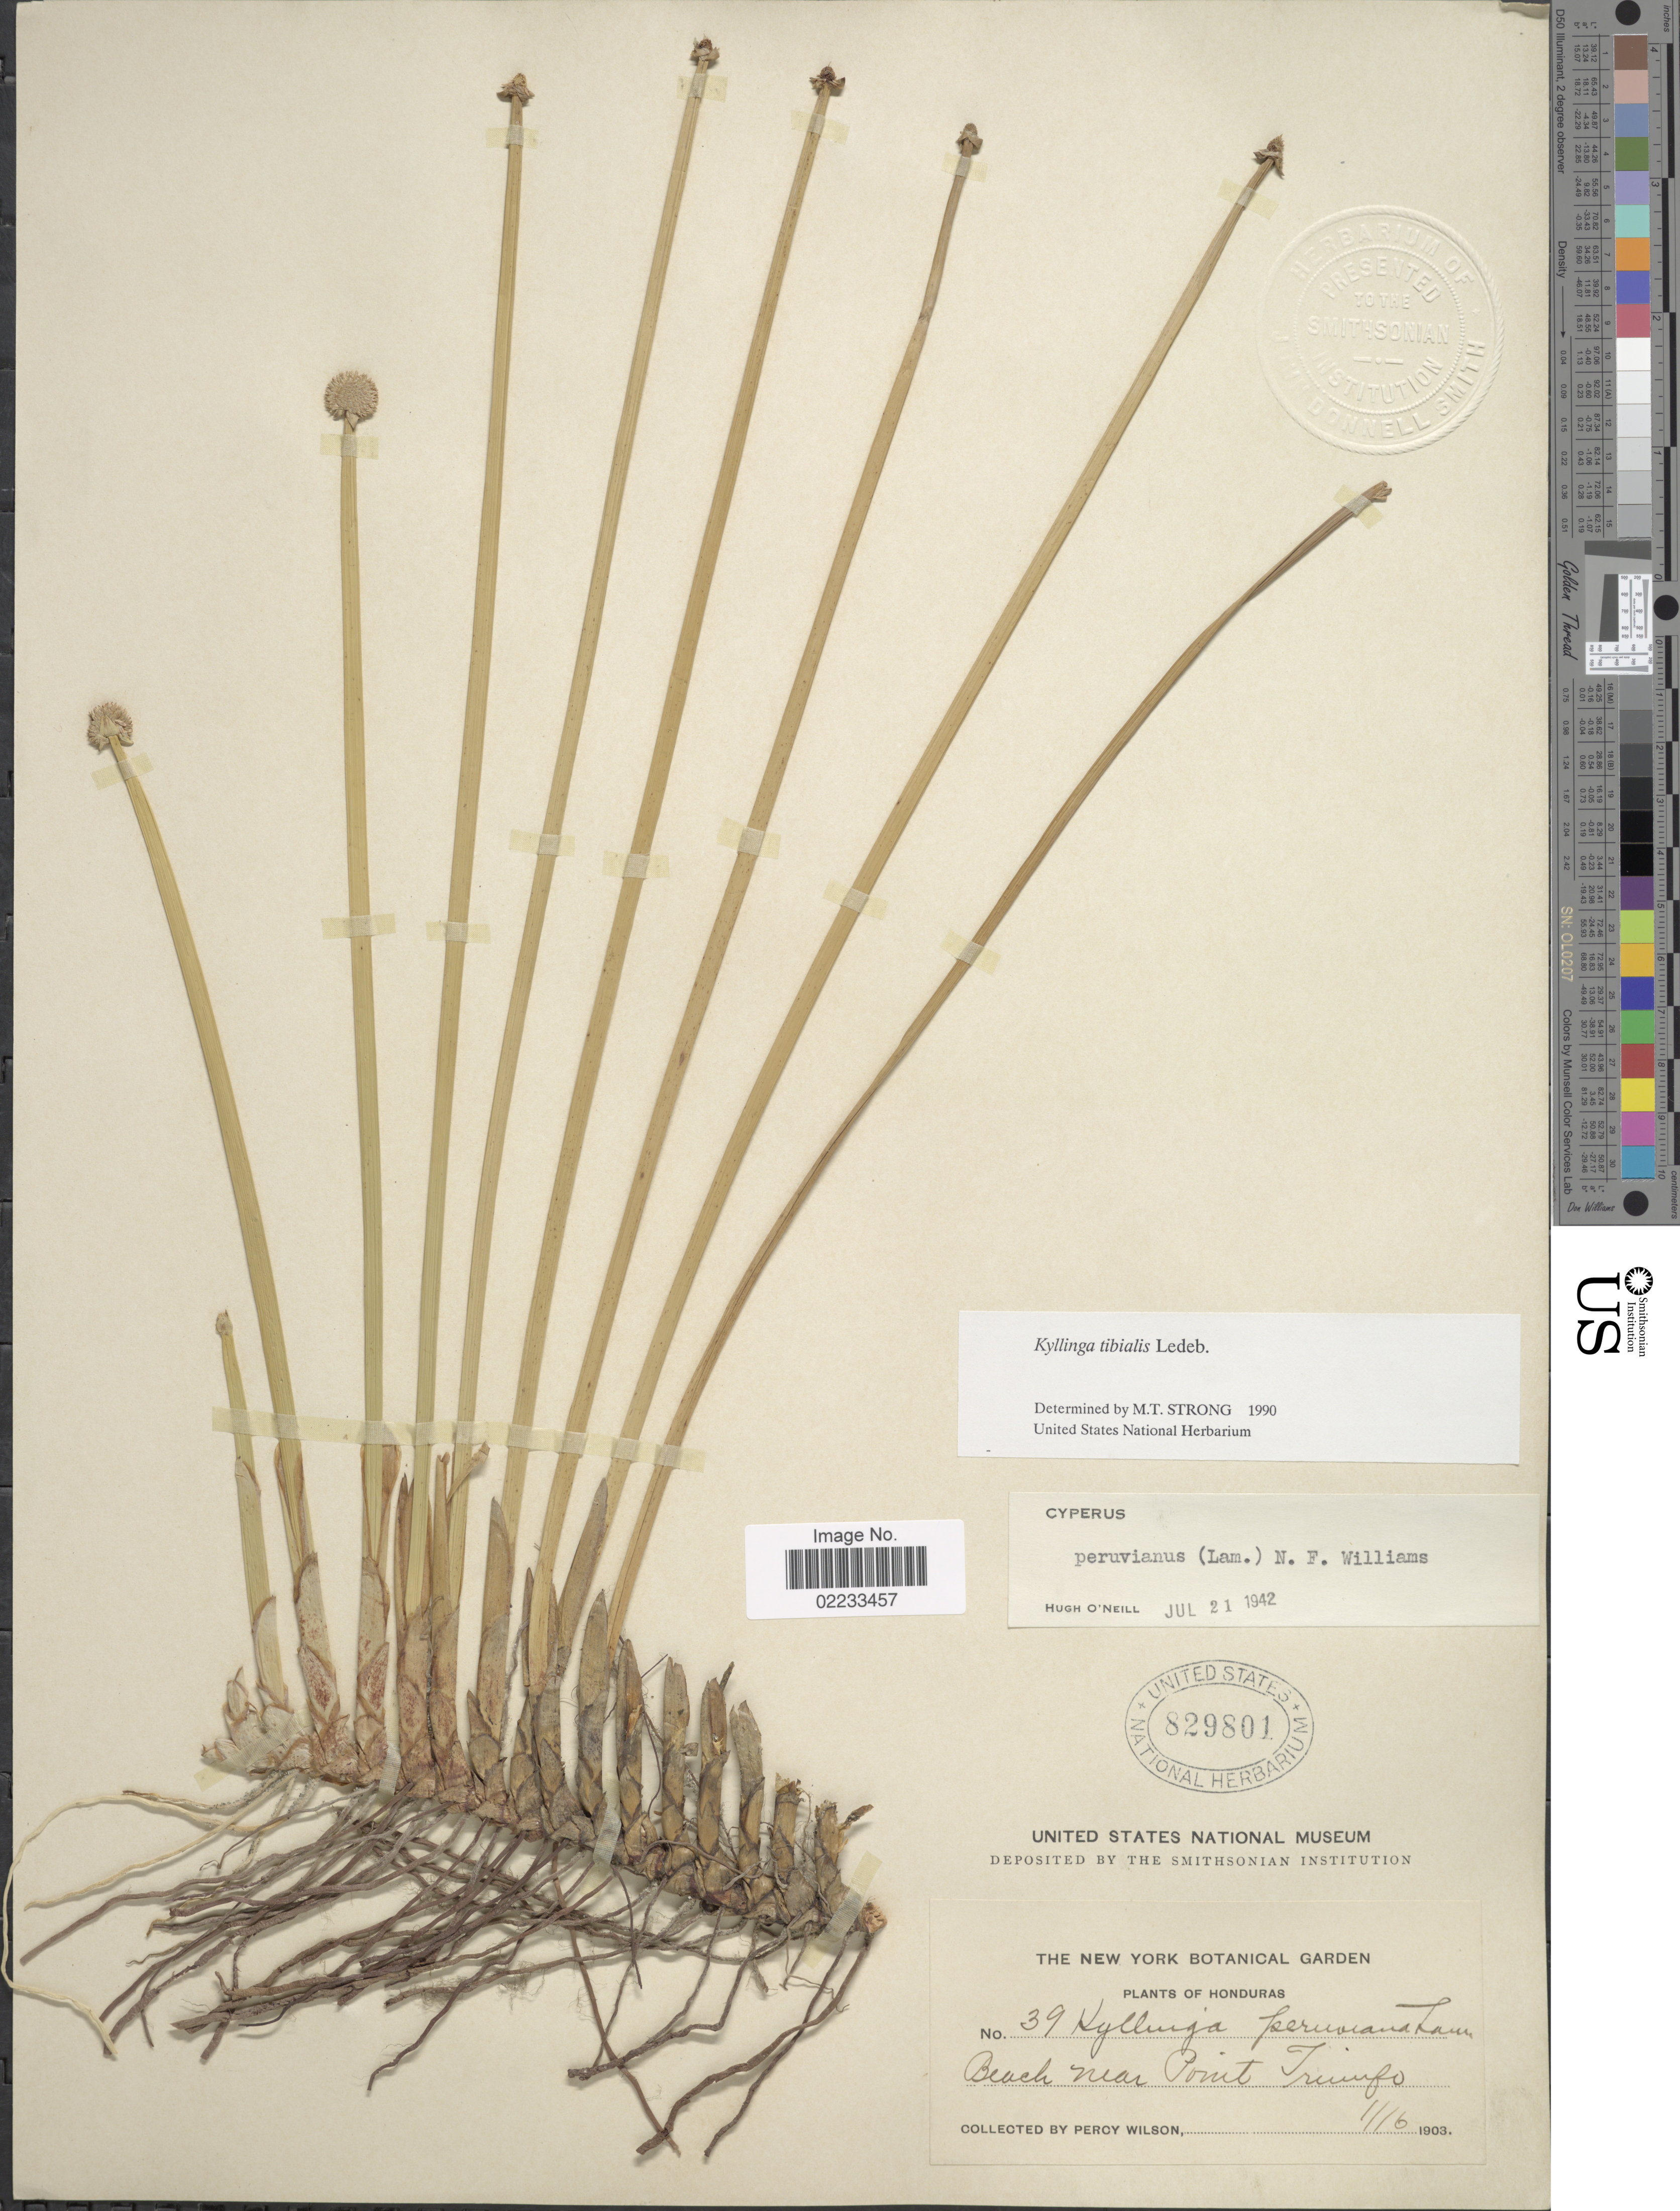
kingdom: Plantae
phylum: Tracheophyta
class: Liliopsida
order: Poales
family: Cyperaceae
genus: Cyperus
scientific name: Cyperus tibialis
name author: (Poit. ex Ledeb.) Govaerts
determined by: Strong, Mark T., (BOT), Smithsonian Institution - National Museum of Natural History (UNITED STATES)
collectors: P. Wilson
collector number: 39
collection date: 1903-01-16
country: Honduras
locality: Beach near Point Truinfo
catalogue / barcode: US 829801